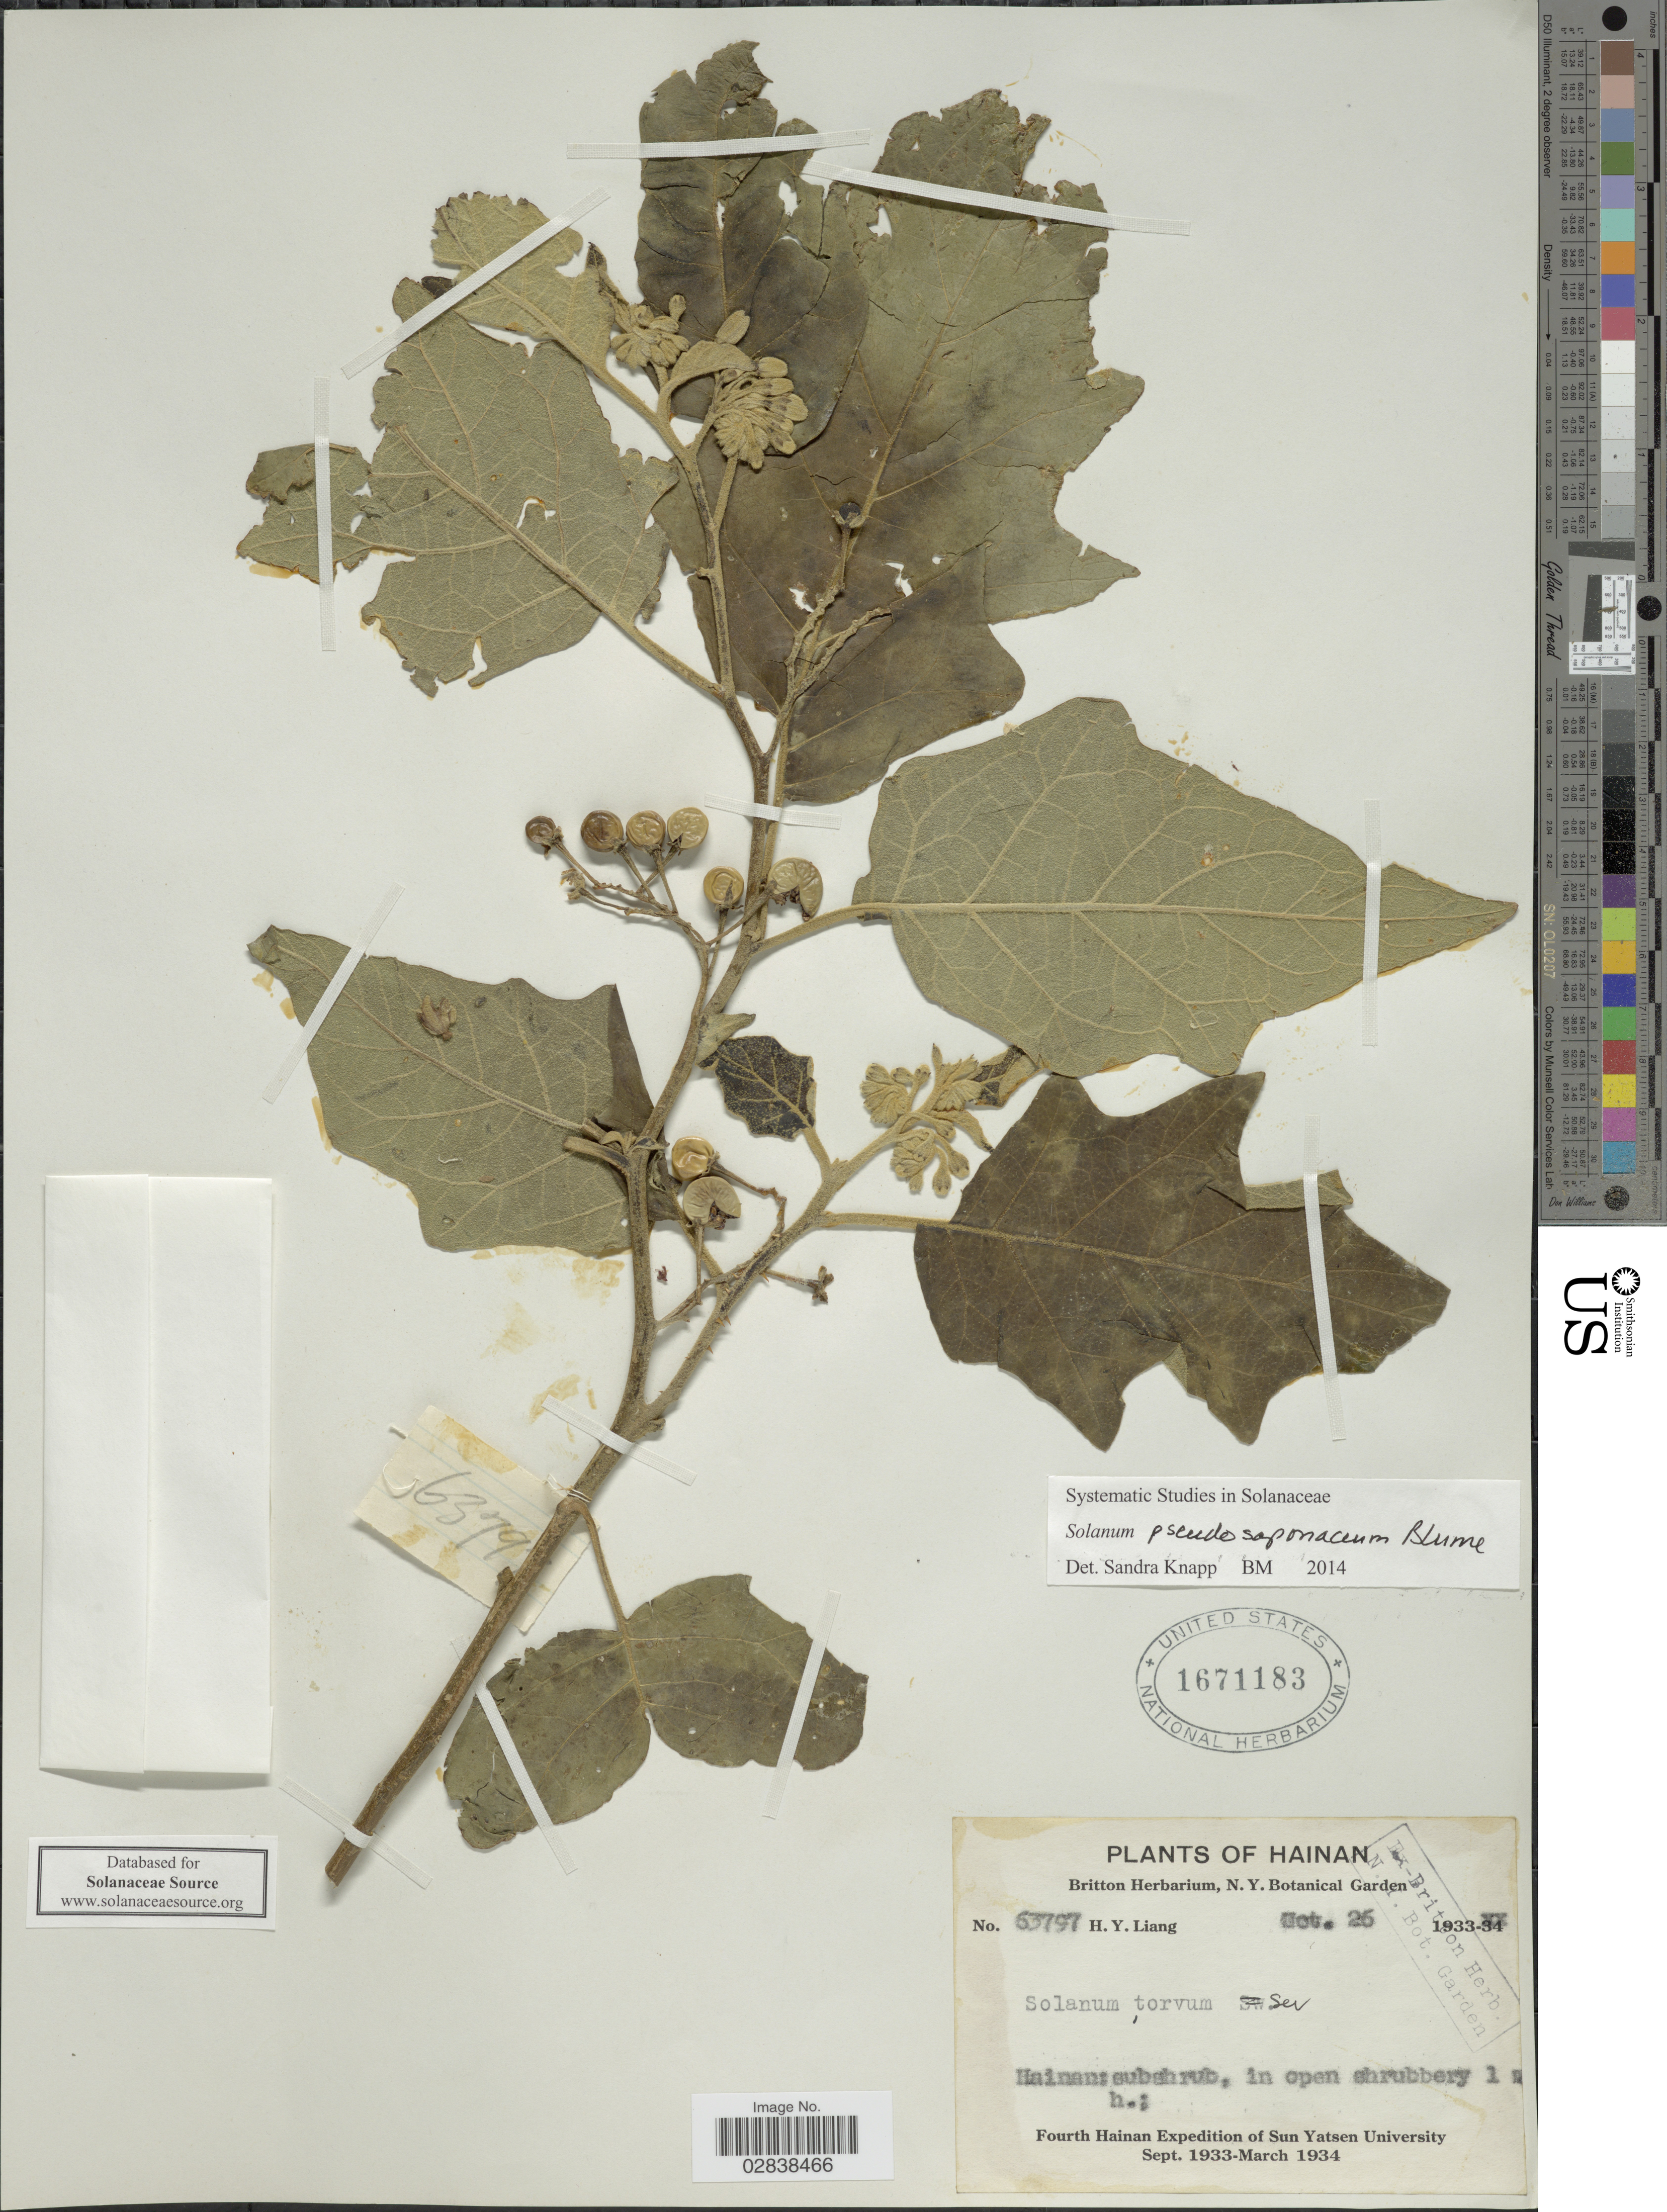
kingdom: Plantae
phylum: Tracheophyta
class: Magnoliopsida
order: Solanales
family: Solanaceae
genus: Solanum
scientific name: Solanum pseudosaponaceum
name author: Blume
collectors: H. Y. Liang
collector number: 63797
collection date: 1933-10-26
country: China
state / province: Hainan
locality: Hainan.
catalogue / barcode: US 1671183